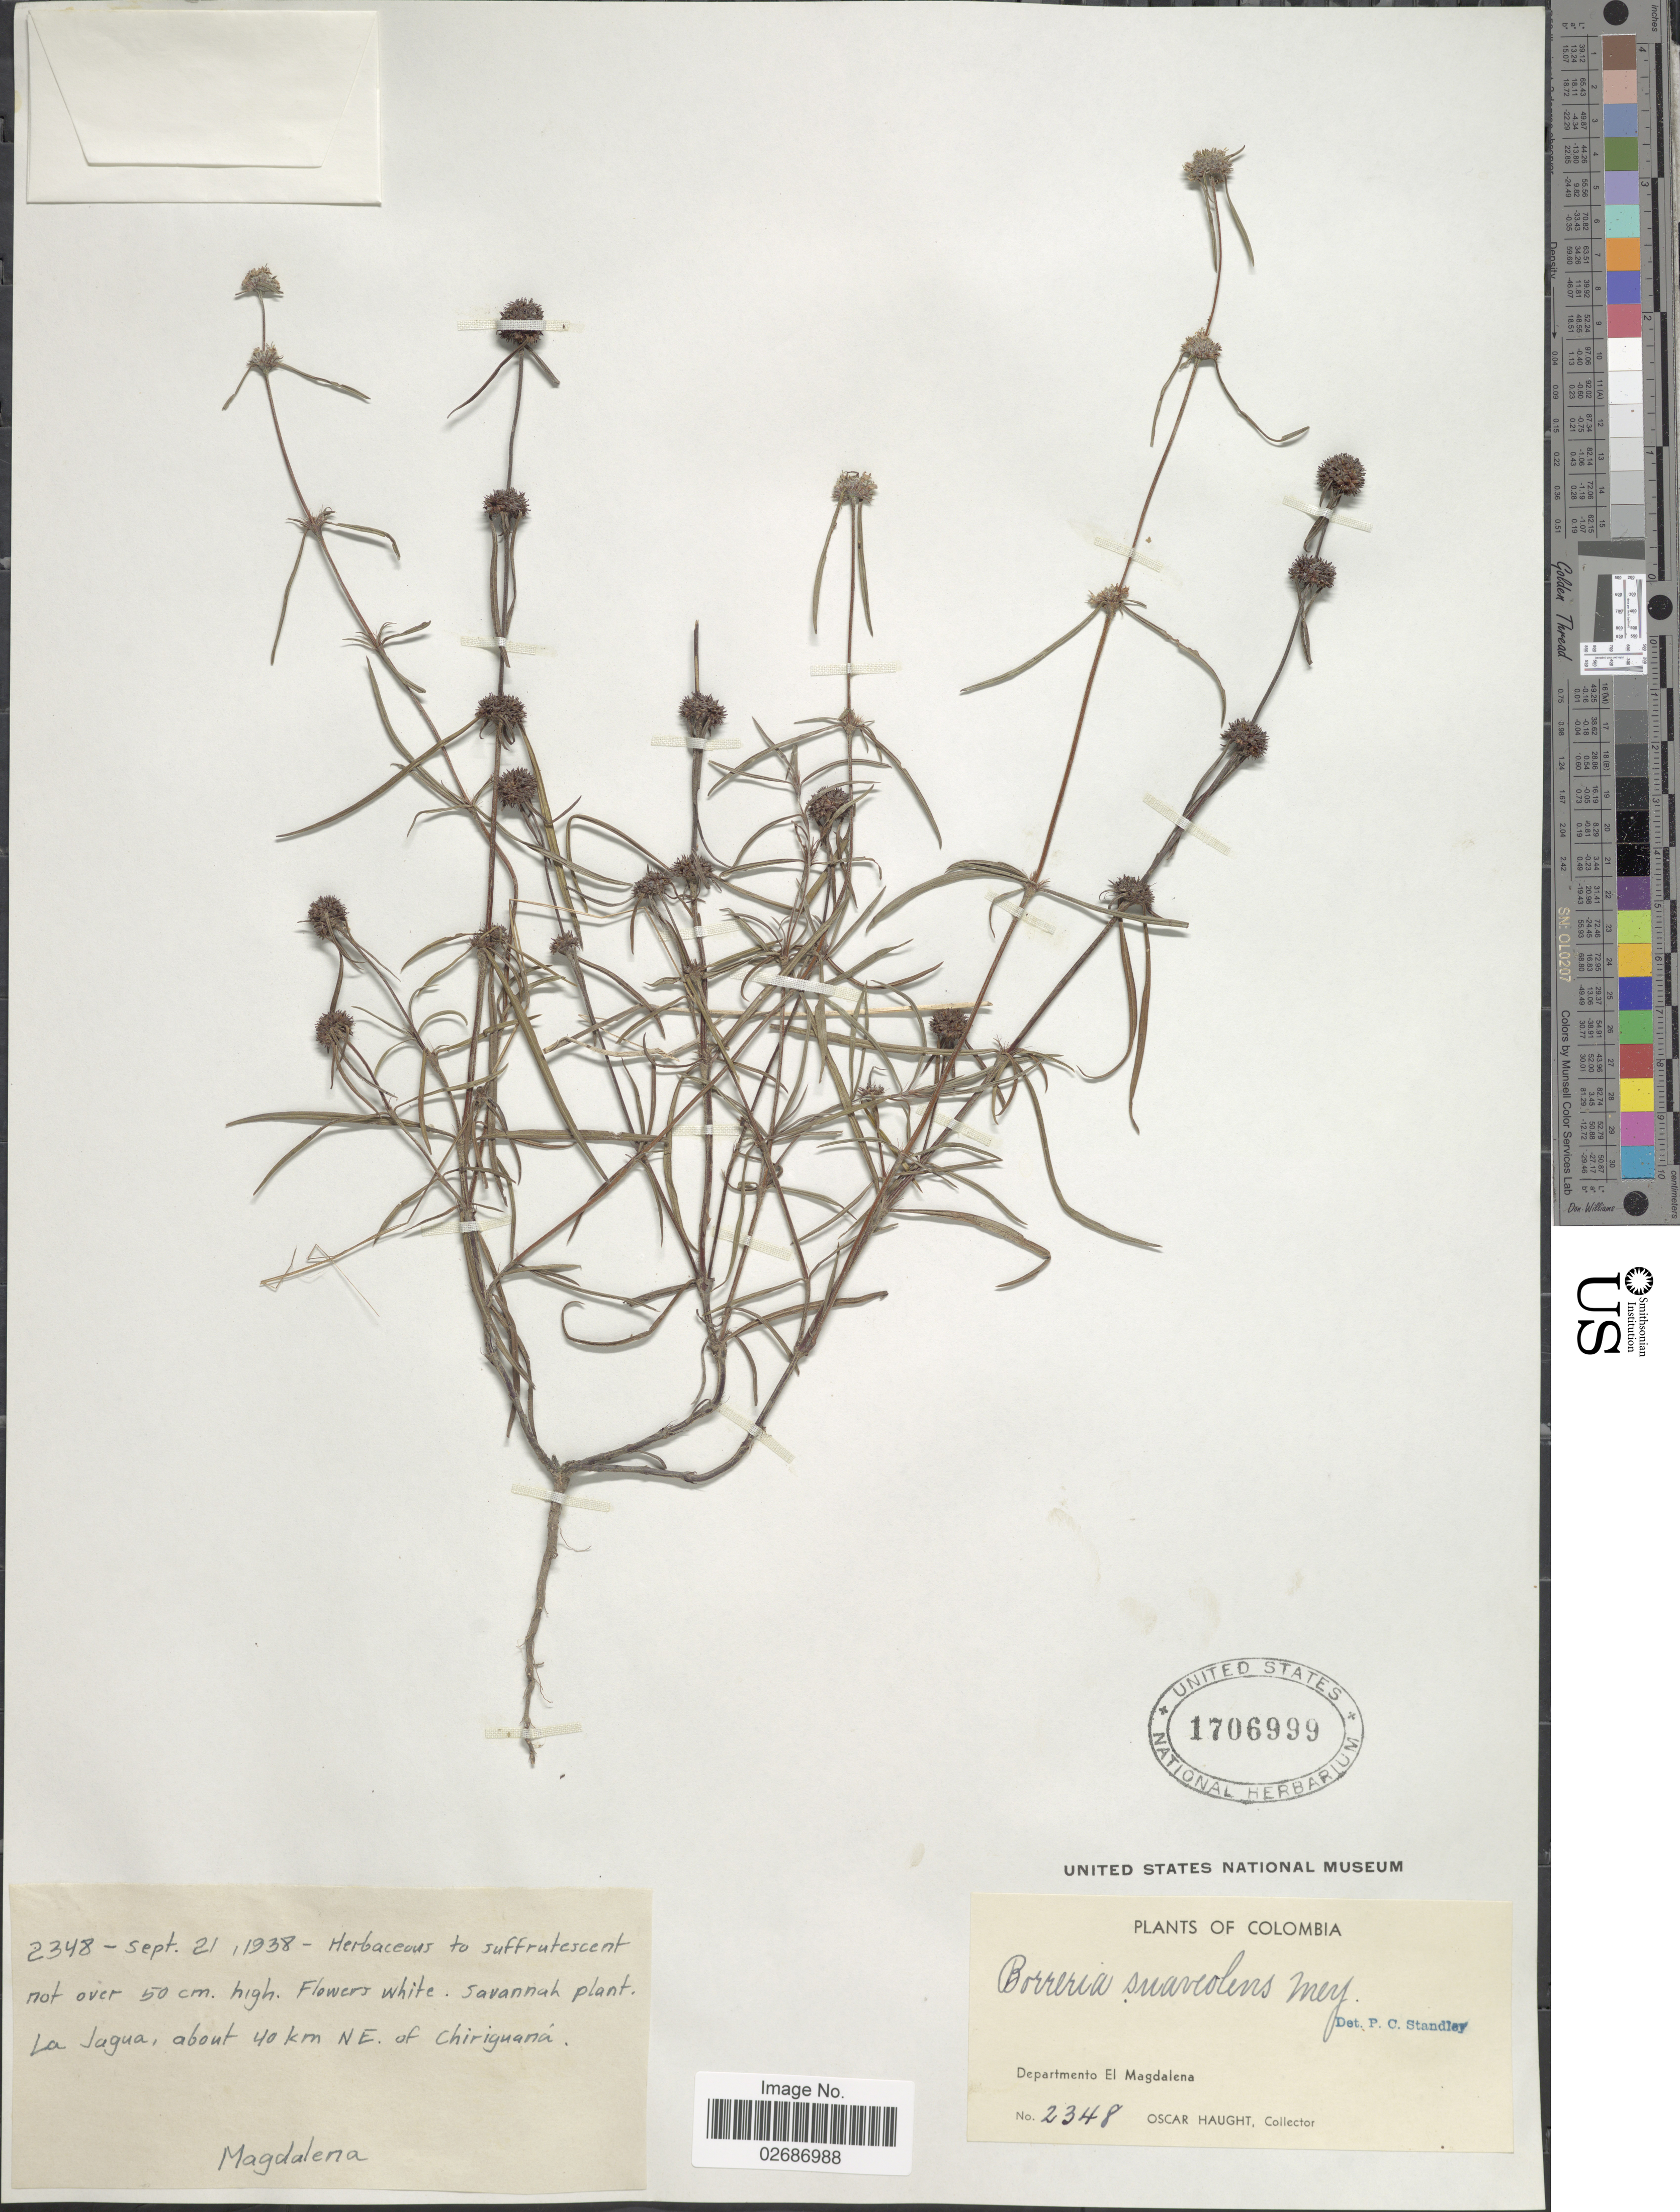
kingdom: Plantae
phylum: Tracheophyta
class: Magnoliopsida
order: Gentianales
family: Rubiaceae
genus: Borreria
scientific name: Borreria suaveolens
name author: G. Mey.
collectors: O. Haught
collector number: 2348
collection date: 1938-09-21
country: Colombia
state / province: Magdalena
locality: La Jagua, about 40 km N.E. of Chiriguana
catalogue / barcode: US 1706999